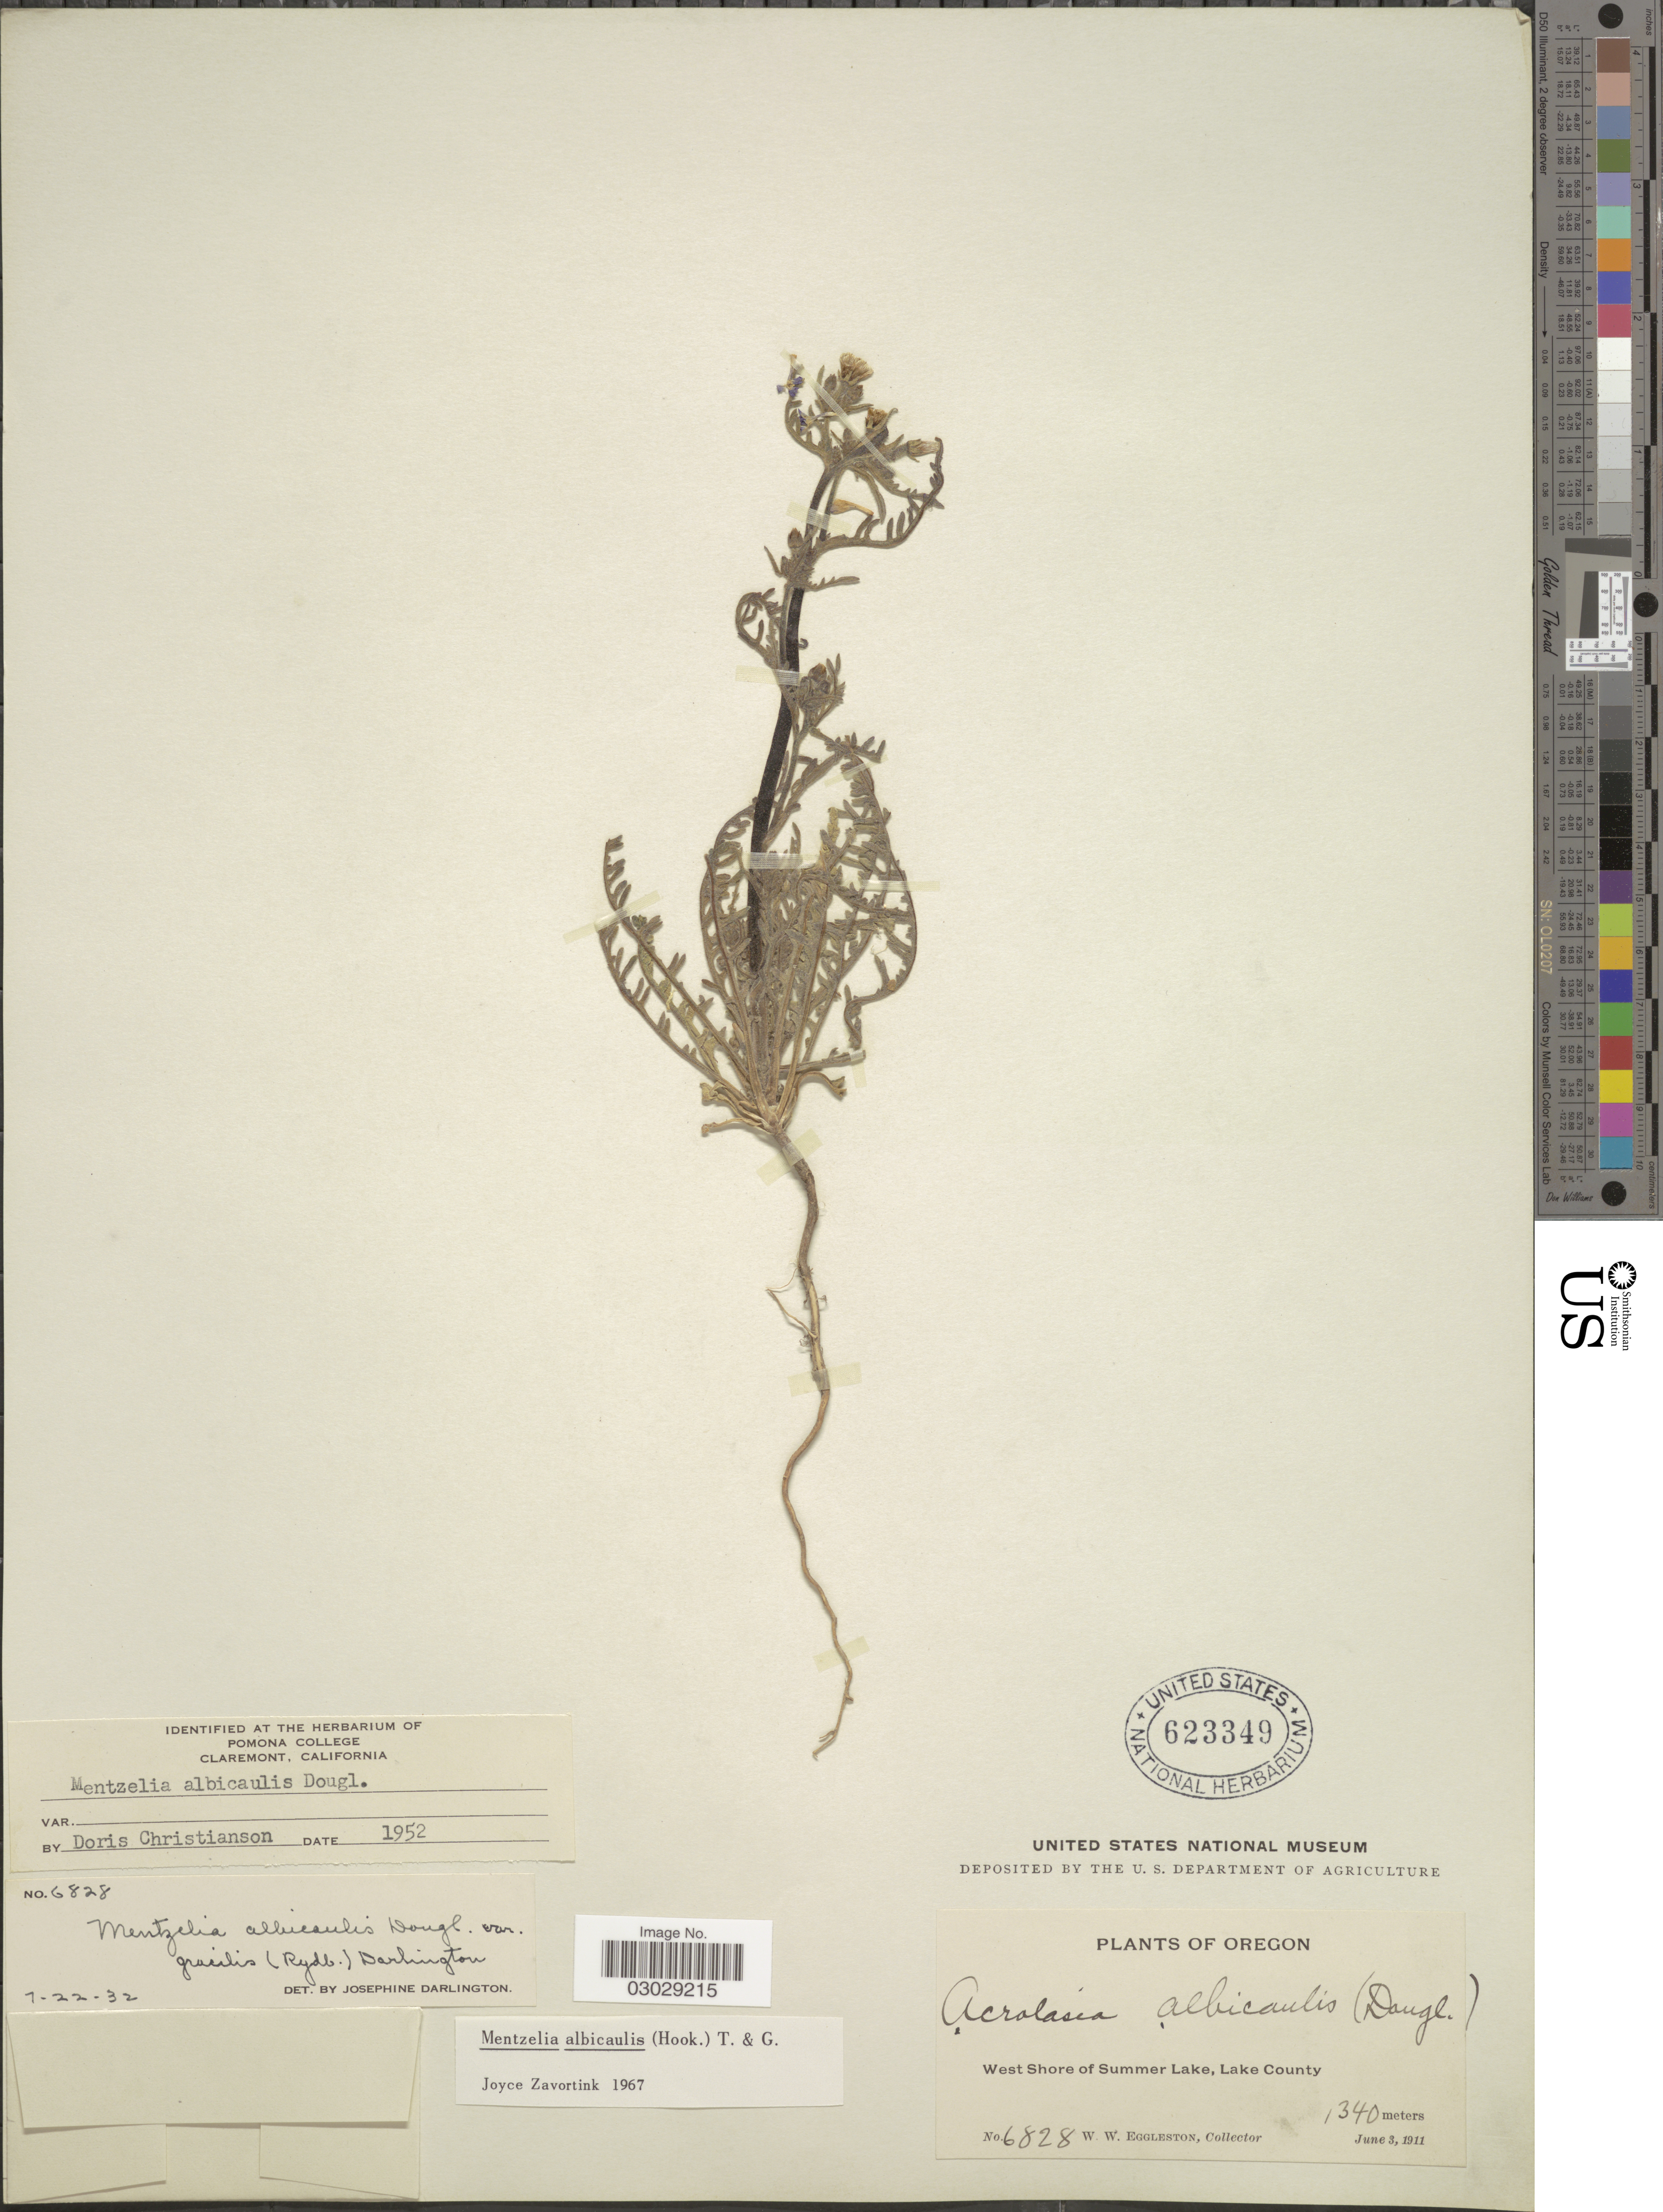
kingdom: Plantae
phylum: Tracheophyta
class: Magnoliopsida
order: Cornales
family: Loasaceae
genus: Mentzelia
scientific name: Mentzelia albicaulis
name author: (Douglas ex Hook.) Douglas ex Torr. & A. Gray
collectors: W. W. Eggleston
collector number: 6828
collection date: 1911-06-03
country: United States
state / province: Oregon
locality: West Shore of Summer Lake, Lake County.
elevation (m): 1340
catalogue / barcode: US 623349